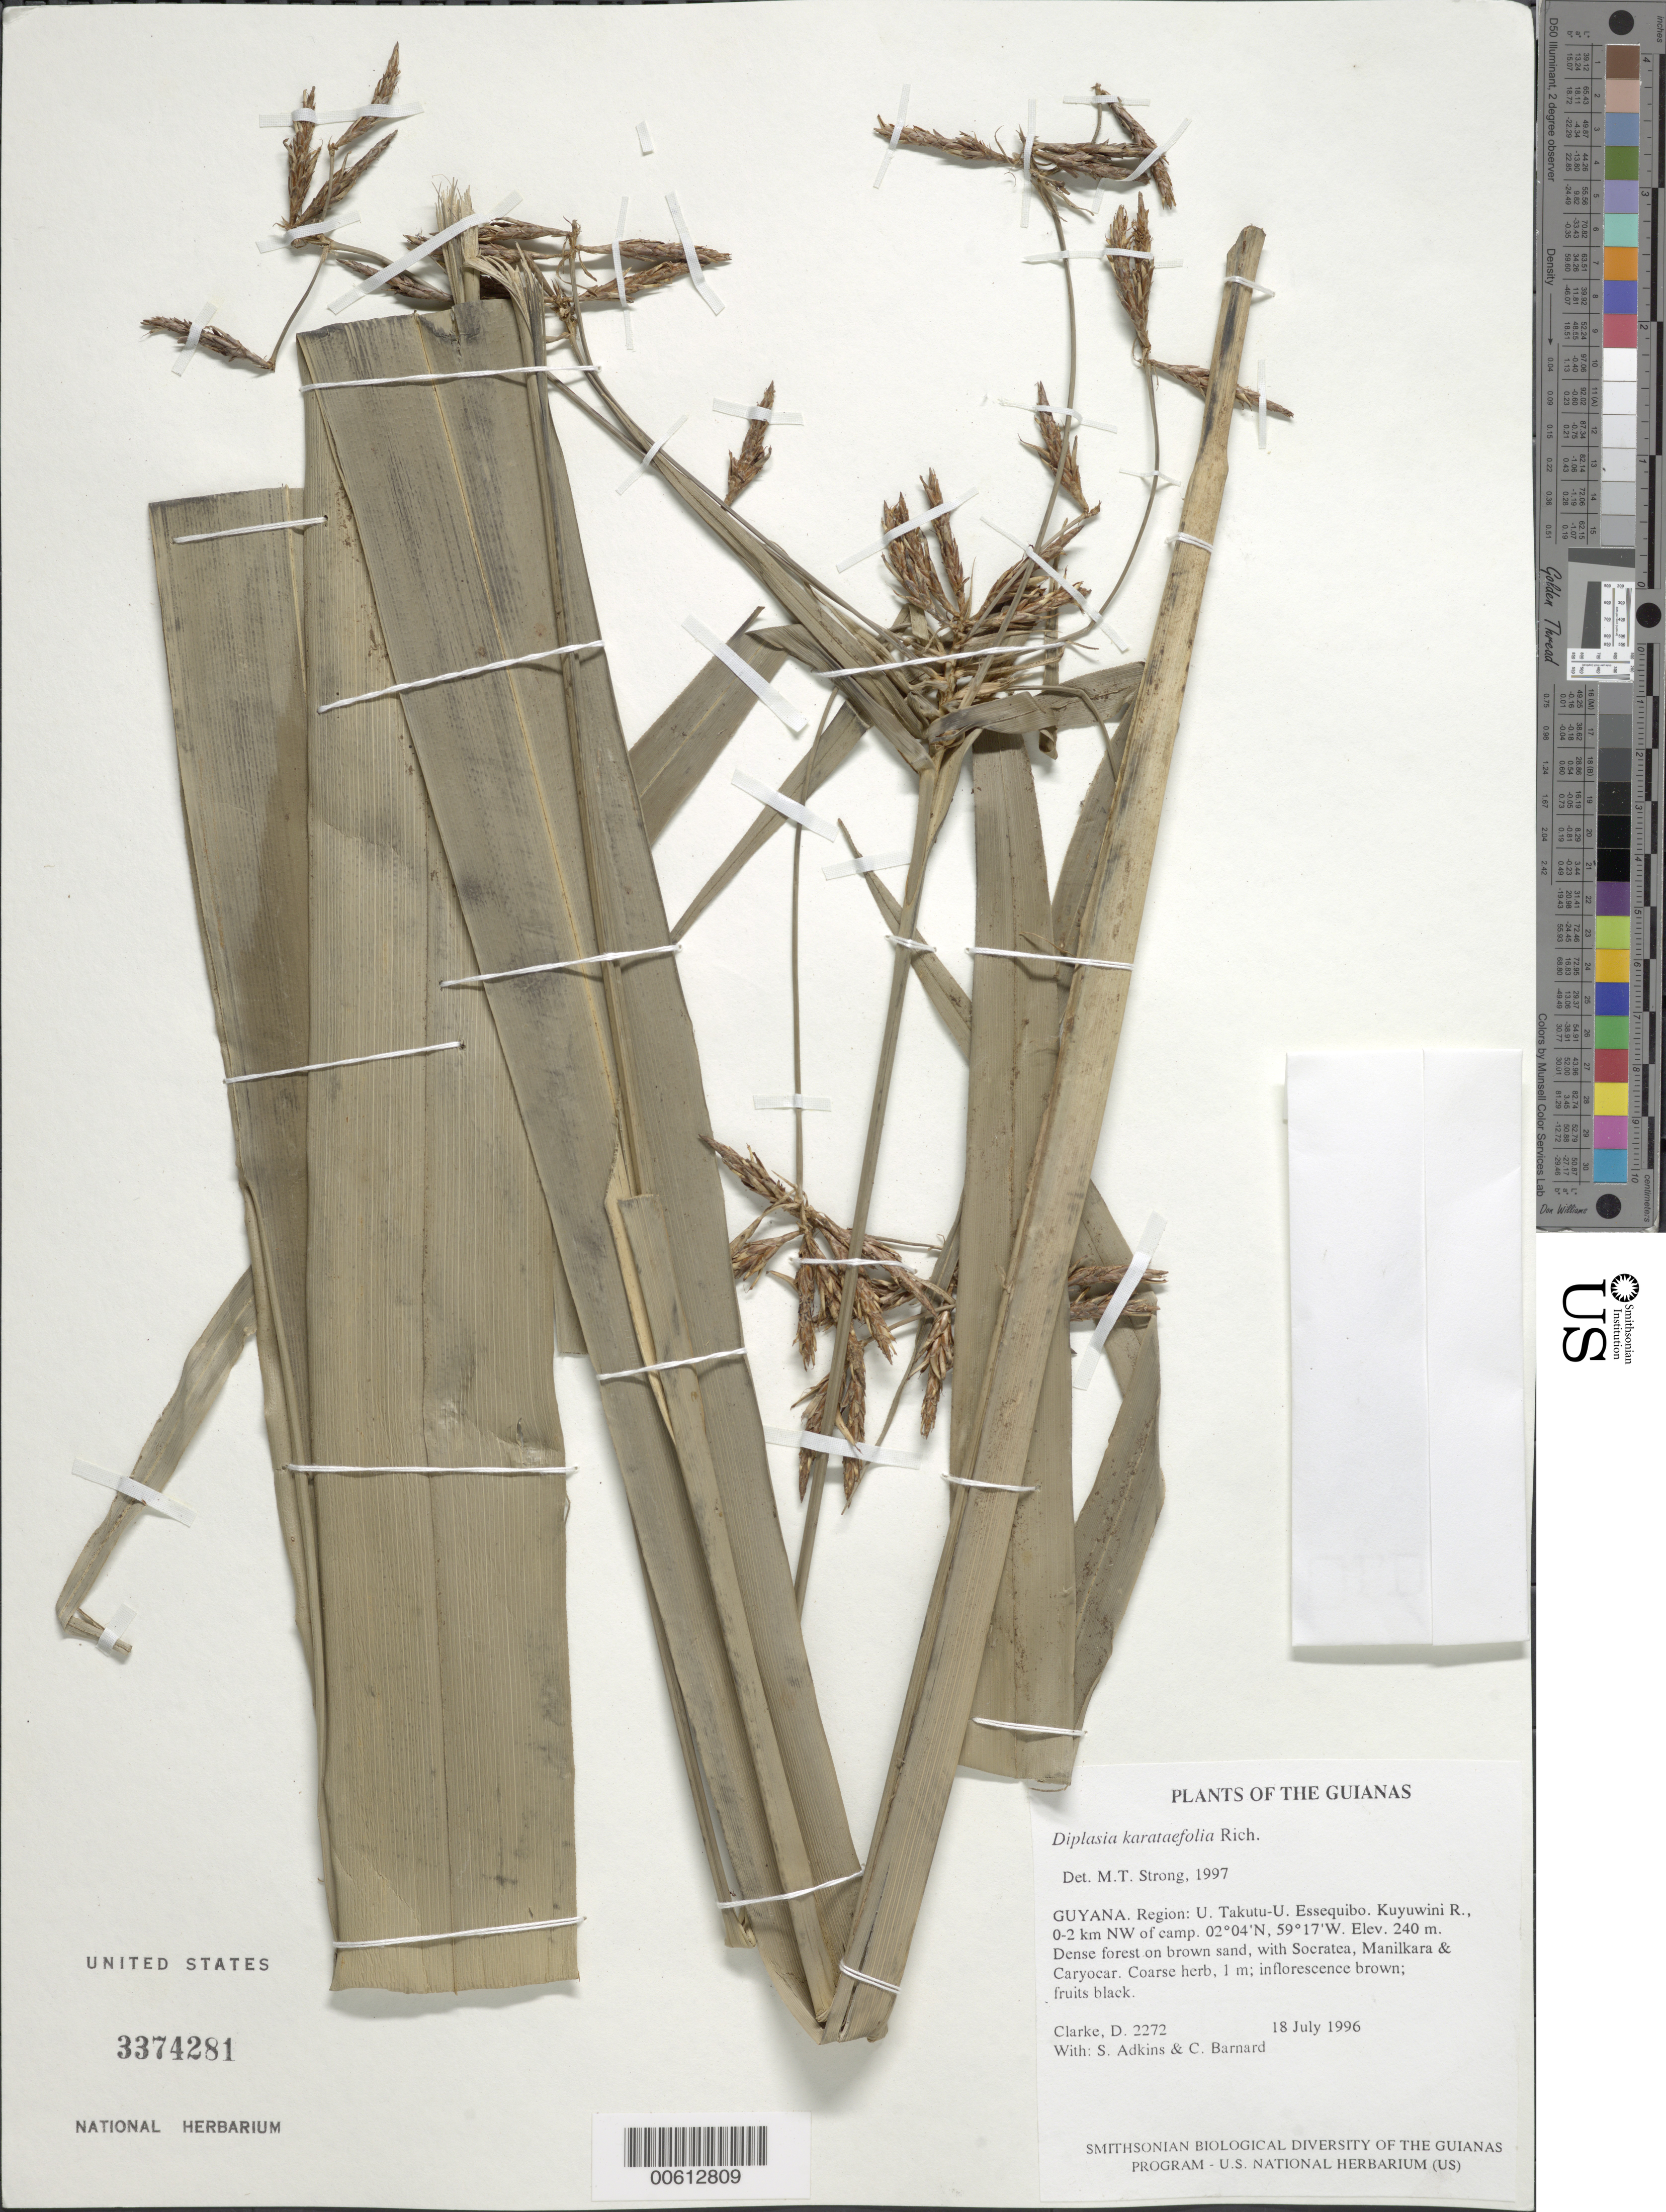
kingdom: Plantae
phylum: Tracheophyta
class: Liliopsida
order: Poales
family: Cyperaceae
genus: Diplasia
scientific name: Diplasia karatifolia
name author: Rich.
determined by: Strong, M. T., (US), Smithsonian Institution - National Museum of Natural History (UNITED STATES)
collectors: H. D. Clarke, S. Adkins & C. Bernard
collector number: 2272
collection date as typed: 18 July 1996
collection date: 1996-07-18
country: Guyana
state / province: U. Takutu-U. Essequibo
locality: Kuyuwini R., 0-2 km NW of camp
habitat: Dense forest on brown sand, with Socratea, Manilkara & Caryocar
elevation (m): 240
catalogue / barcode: US 3374281